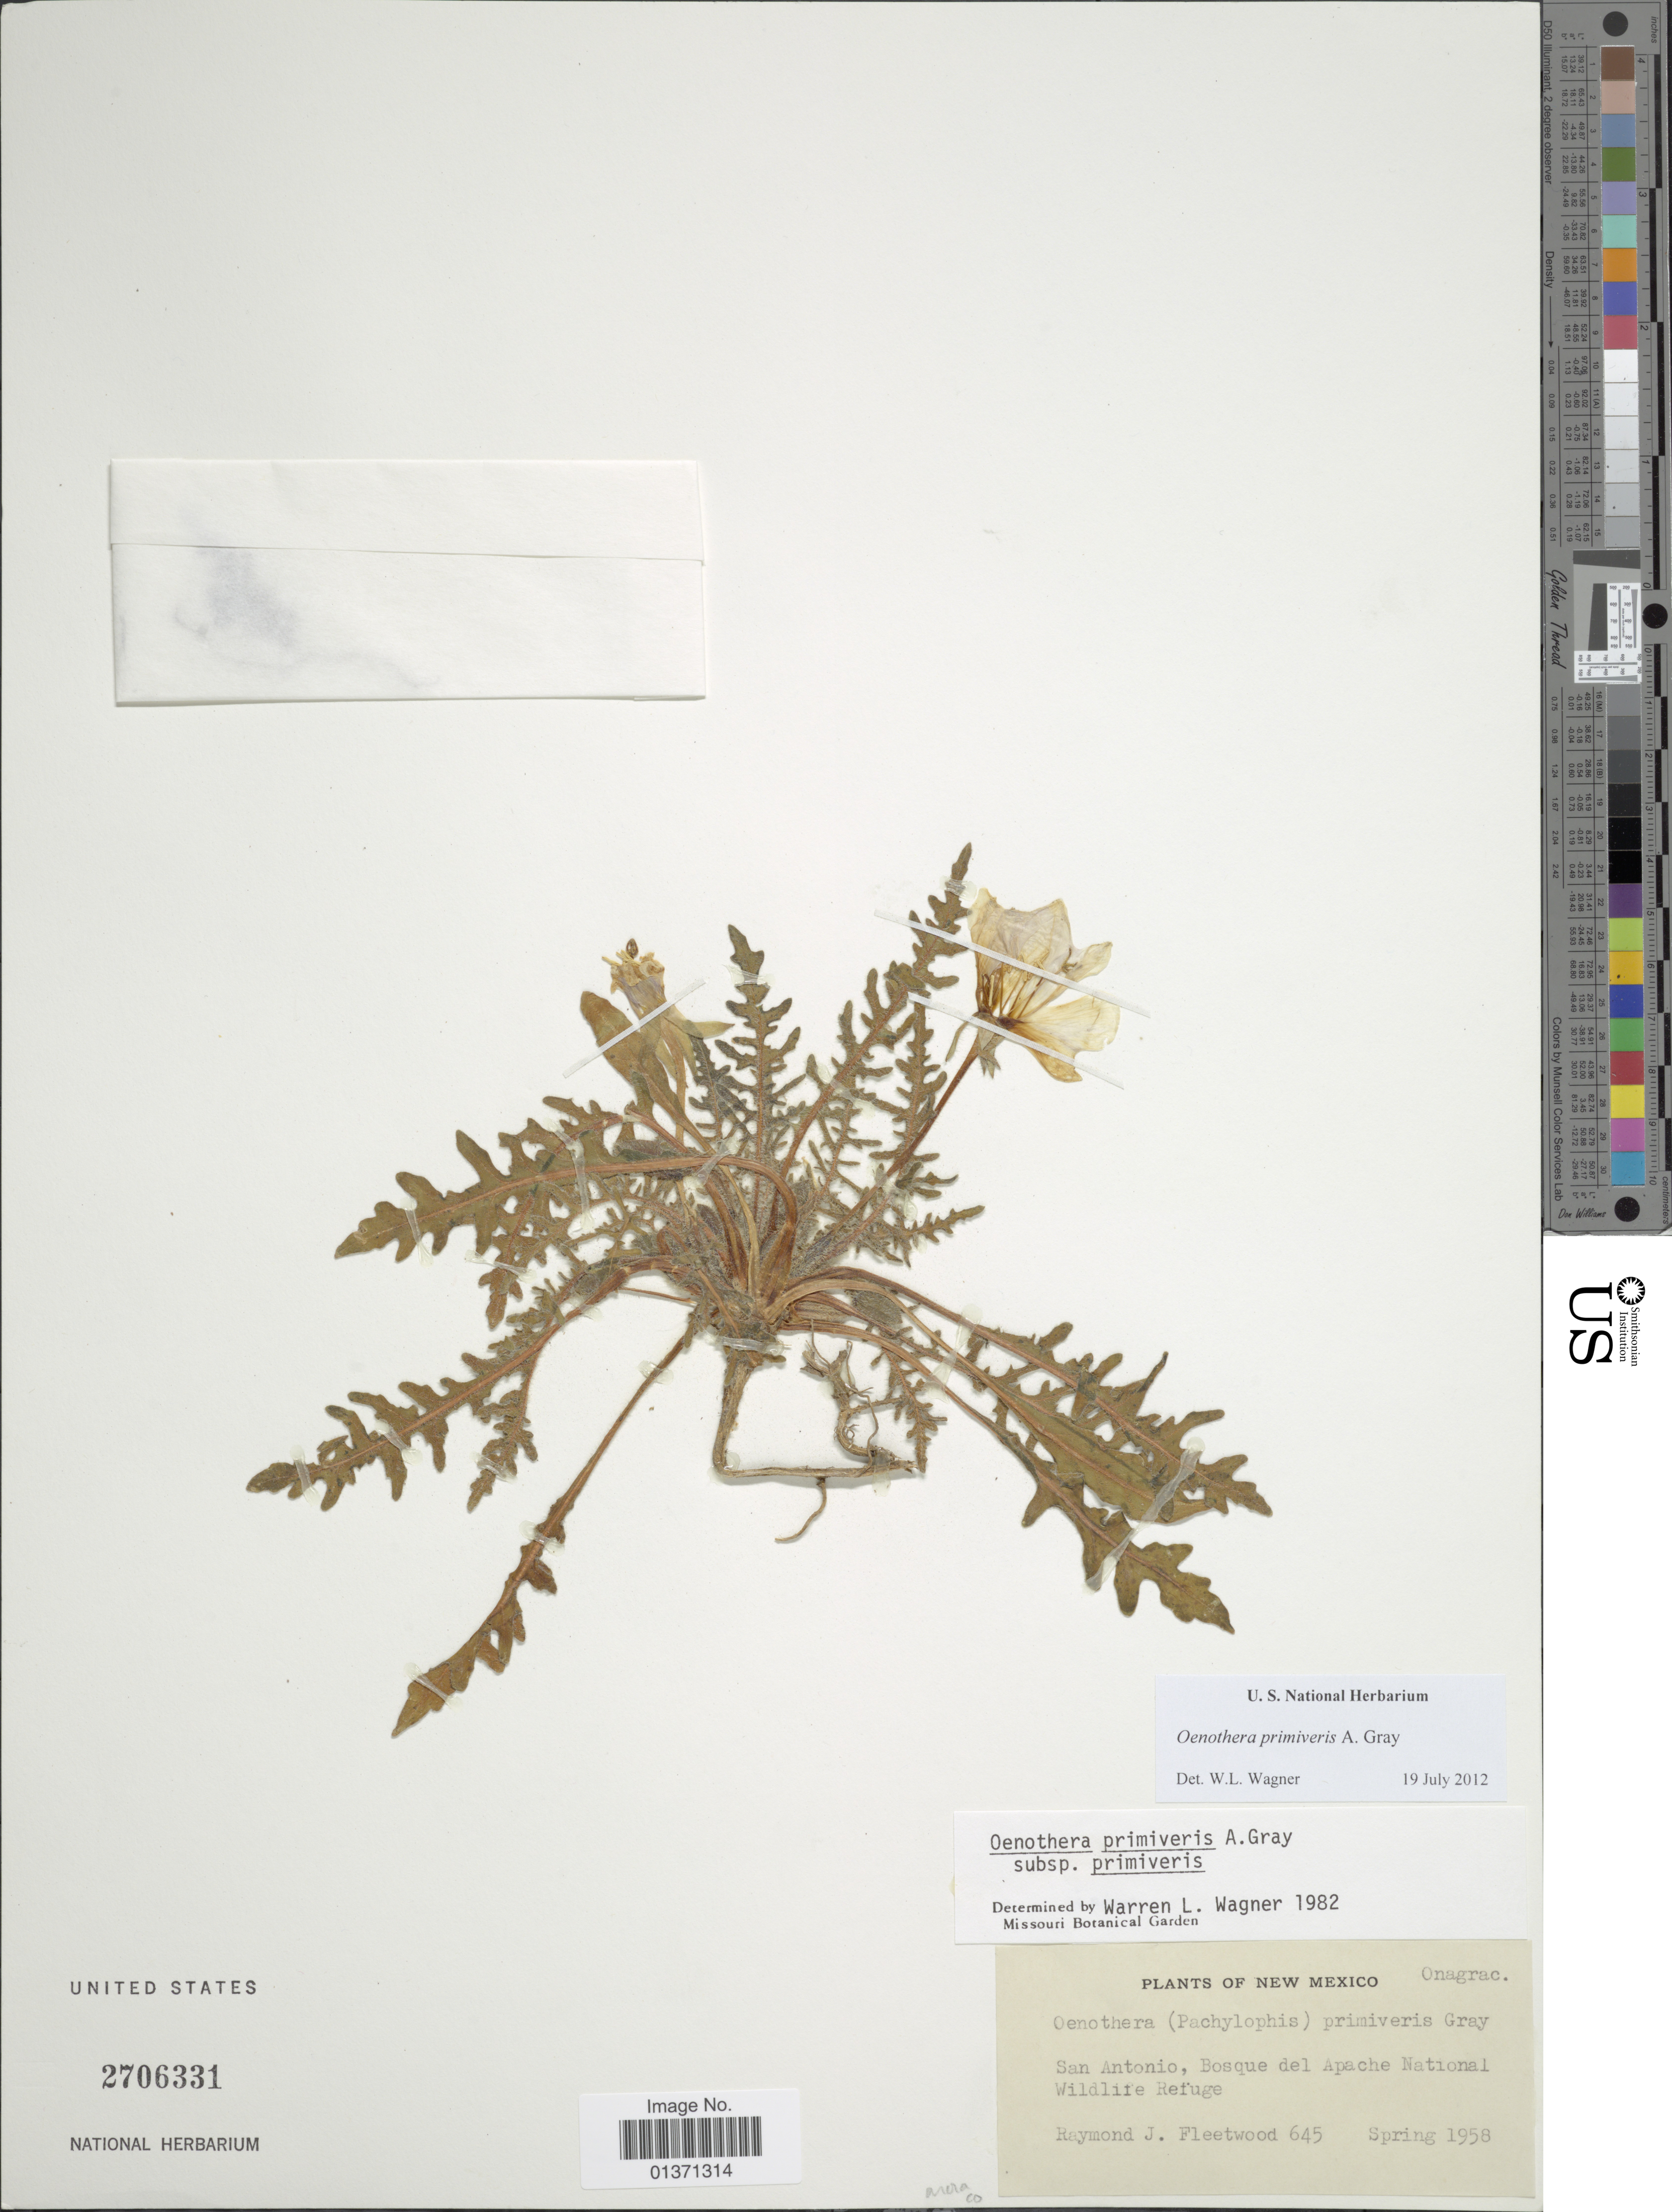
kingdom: Plantae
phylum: Tracheophyta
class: Magnoliopsida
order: Myrtales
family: Onagraceae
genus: Oenothera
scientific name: Oenothera primiveris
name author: A. Gray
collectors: R. J. Fleetwood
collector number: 645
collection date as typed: Spring 1958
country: United States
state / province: New Mexico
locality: San Antonio, Bosque del Apache National Wildlife Refuge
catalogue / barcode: US 2706331